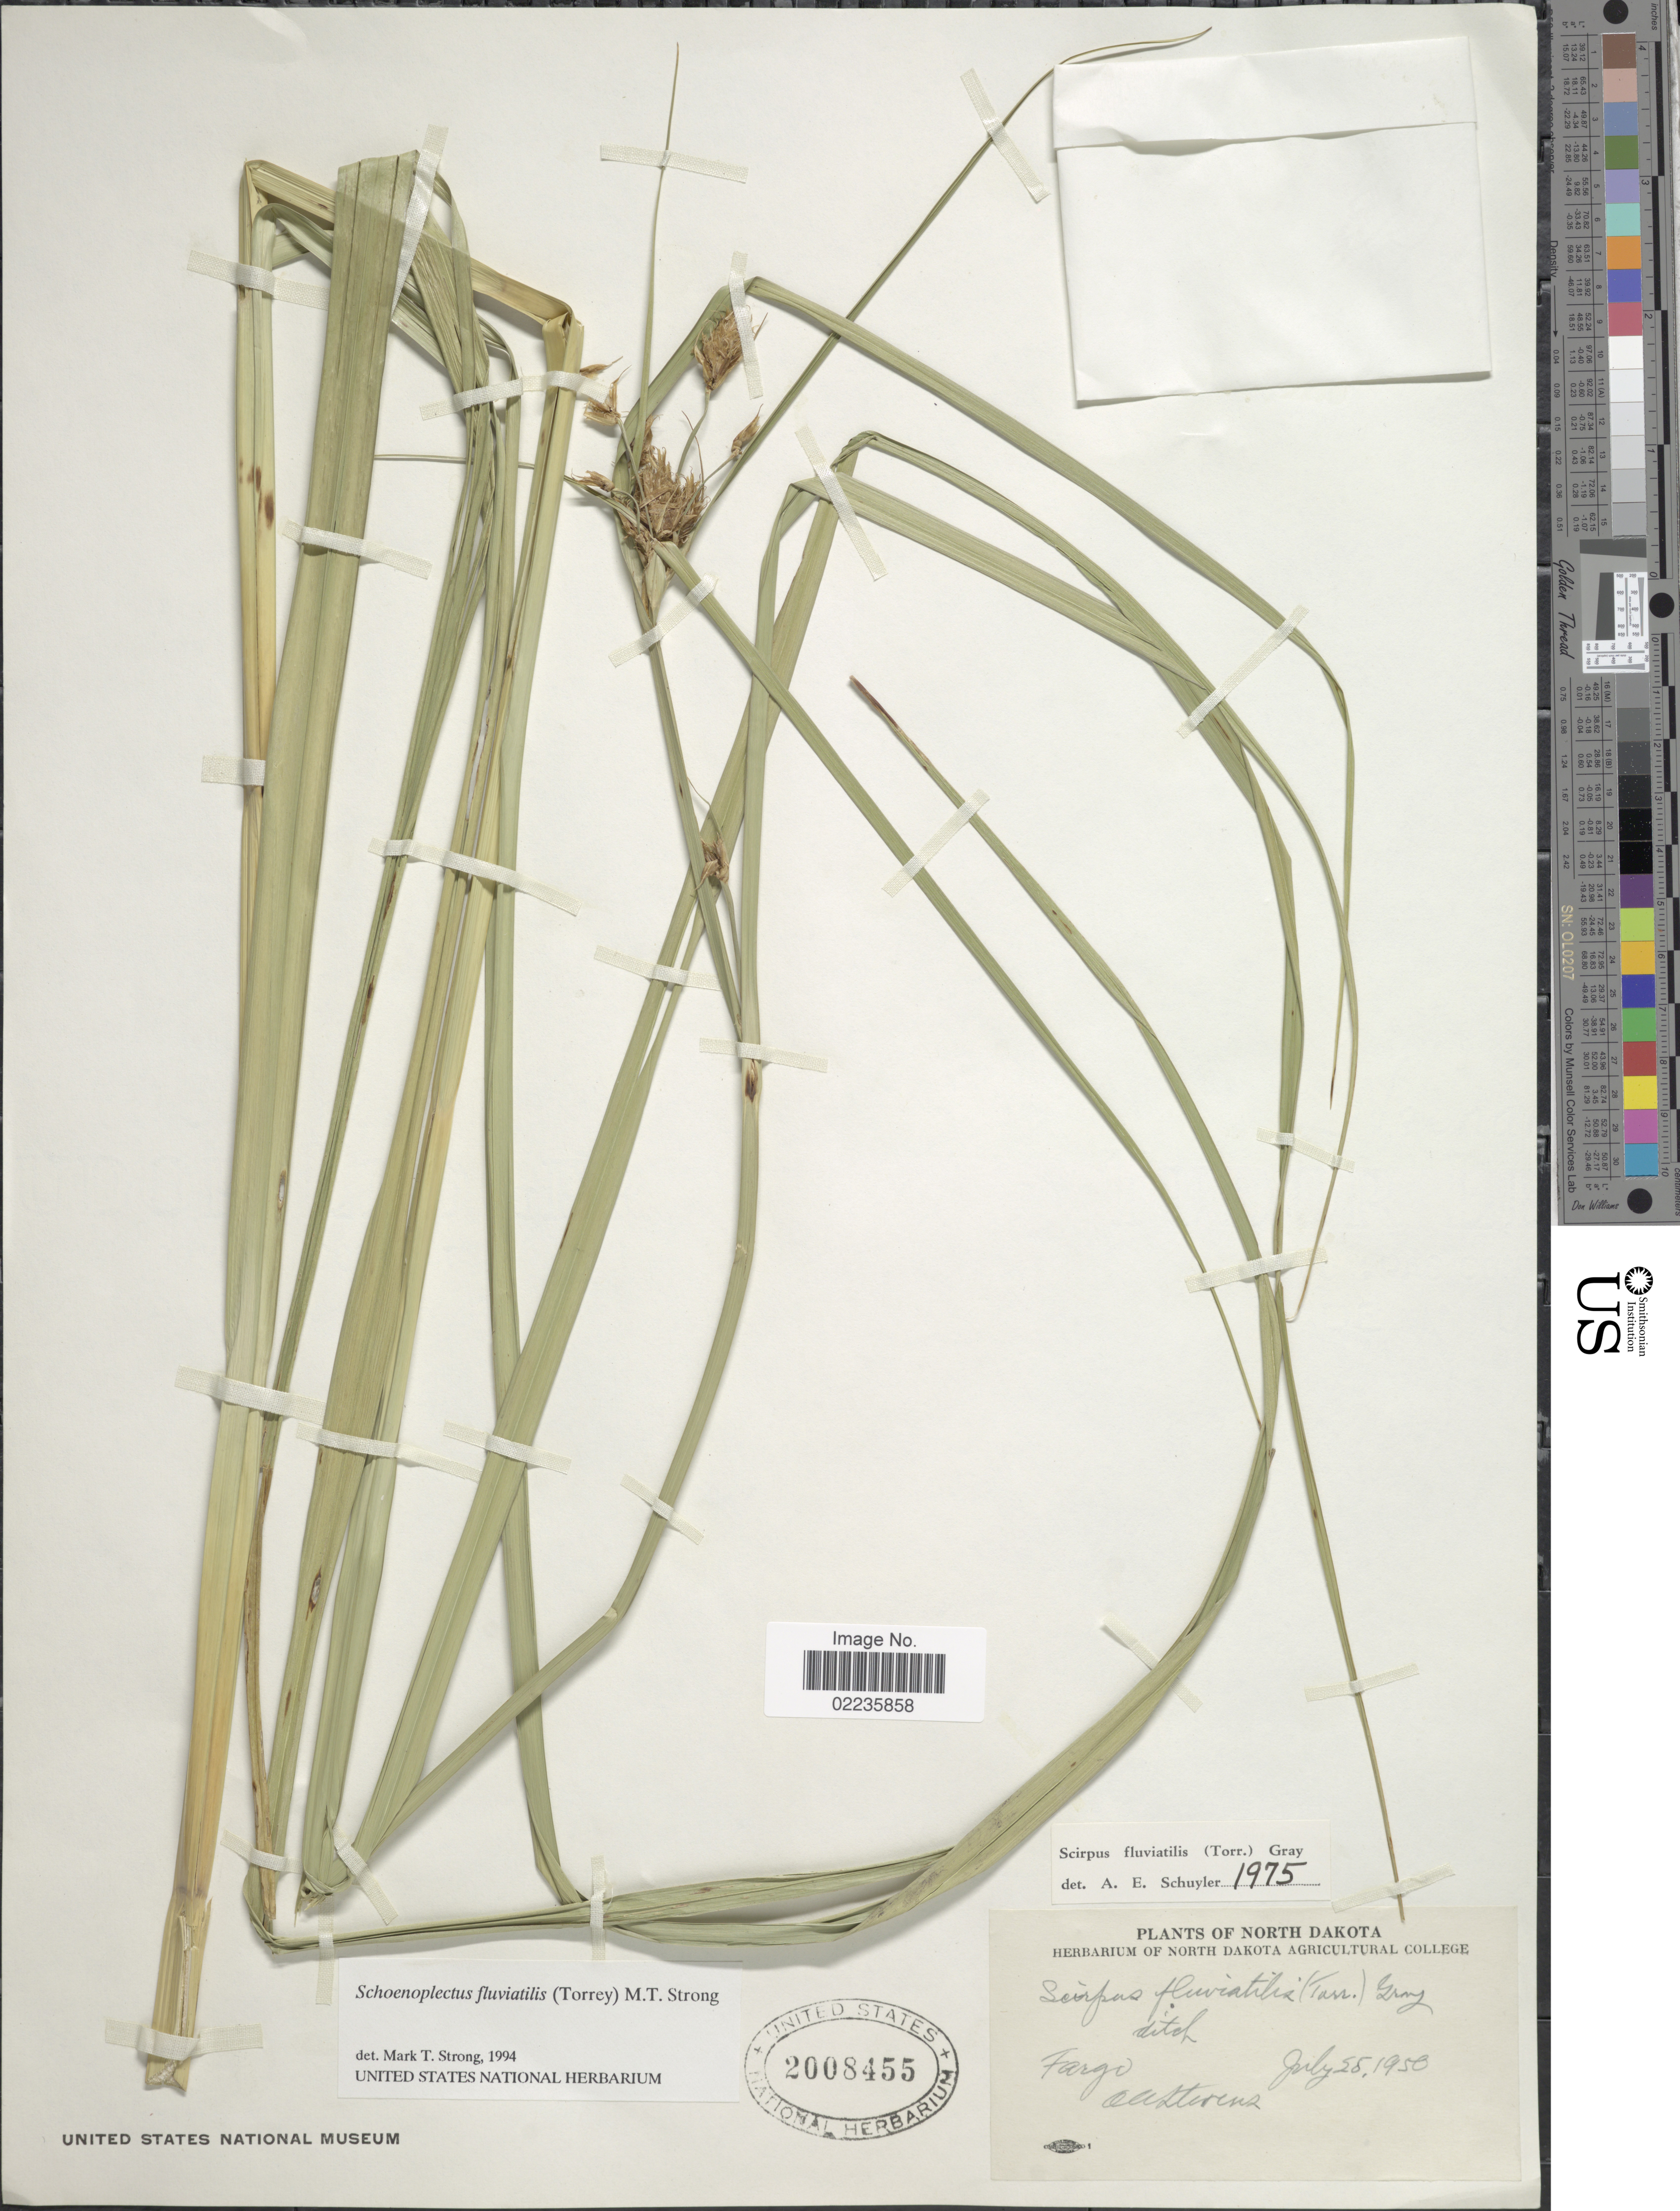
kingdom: Plantae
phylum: Tracheophyta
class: Liliopsida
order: Poales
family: Cyperaceae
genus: Bolboschoenus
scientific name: Bolboschoenus fluviatilis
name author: (Torr.) Soják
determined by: Strong, M. T., (US), Smithsonian Institution - National Museum of Natural History (UNITED STATES)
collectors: O. A. Stevens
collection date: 1950-07-25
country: United States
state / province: North Dakota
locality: Ditch. Fargo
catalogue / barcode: US 2008455